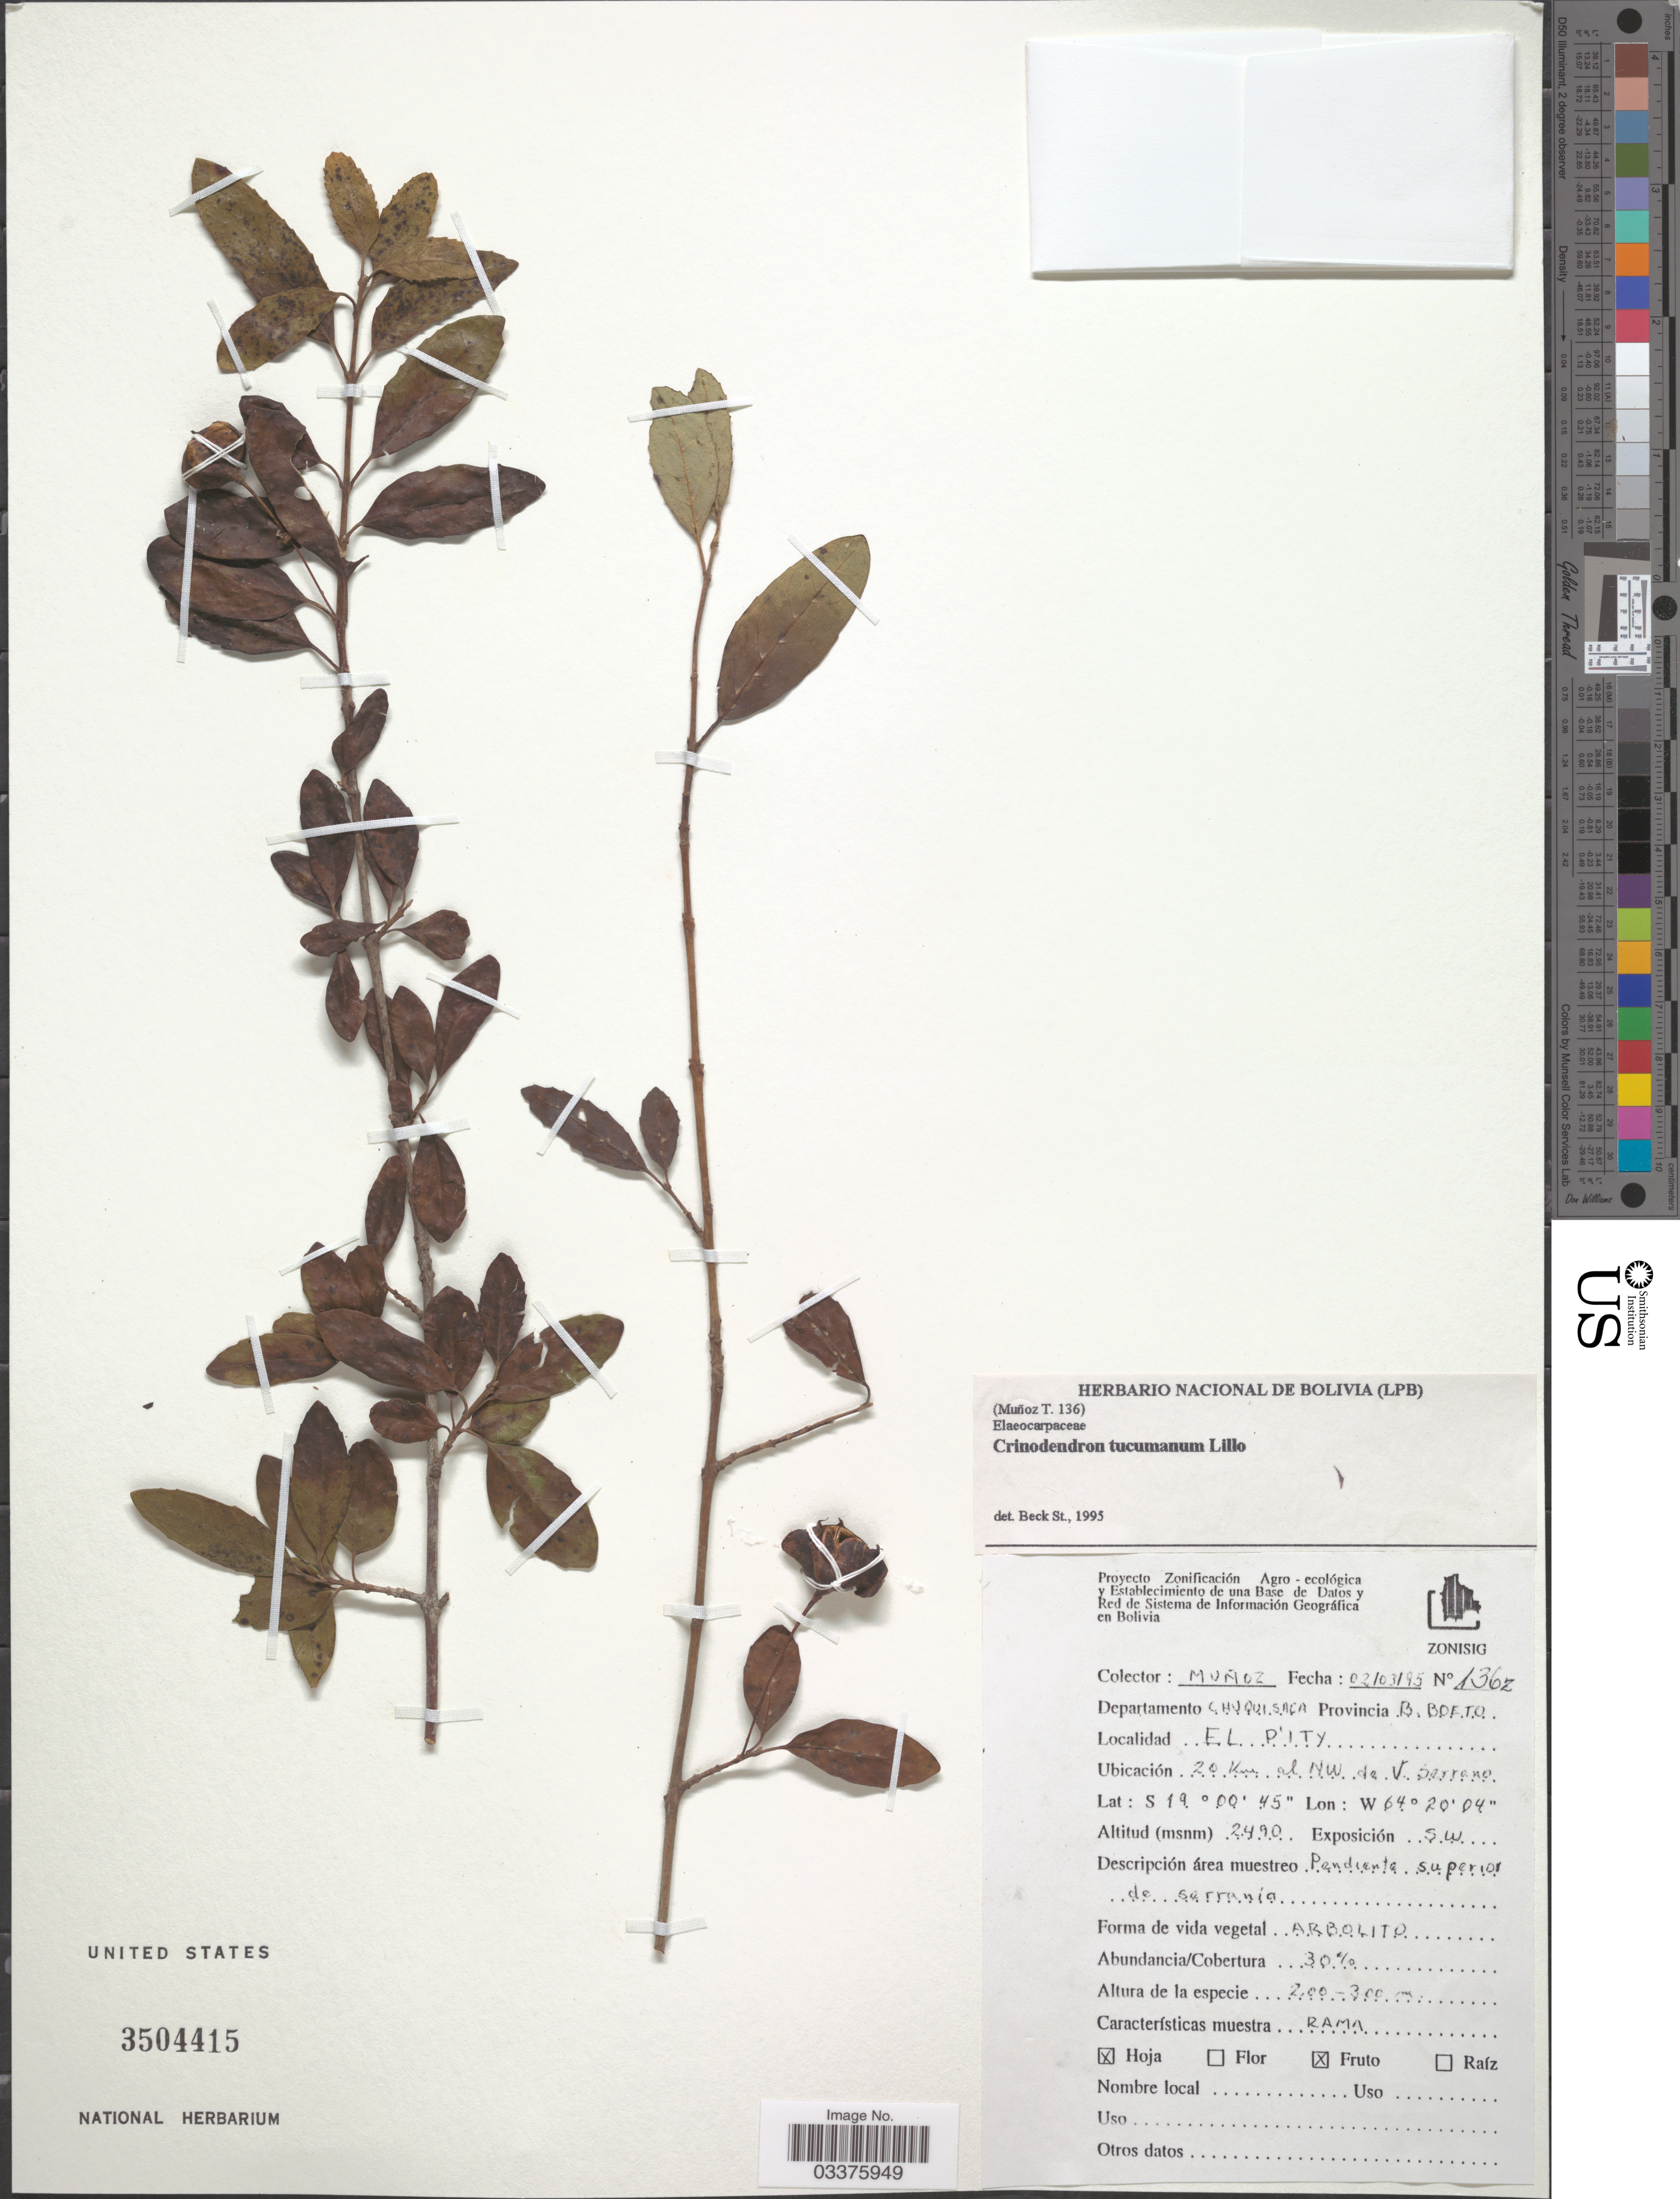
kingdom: Plantae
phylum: Tracheophyta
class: Magnoliopsida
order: Oxalidales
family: Elaeocarpaceae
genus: Crinodendron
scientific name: Crinodendron tucumanum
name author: Lillo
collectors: Muñoz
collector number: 1362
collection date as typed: Transcribed d/m/y: 2/3/95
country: Bolivia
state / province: Chuquisaca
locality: Departamento Chuquisaca. Provincia B. Boeto. El P'ity. 20 Km al NW de V. Sorrano.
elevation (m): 2490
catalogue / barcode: US 3504415